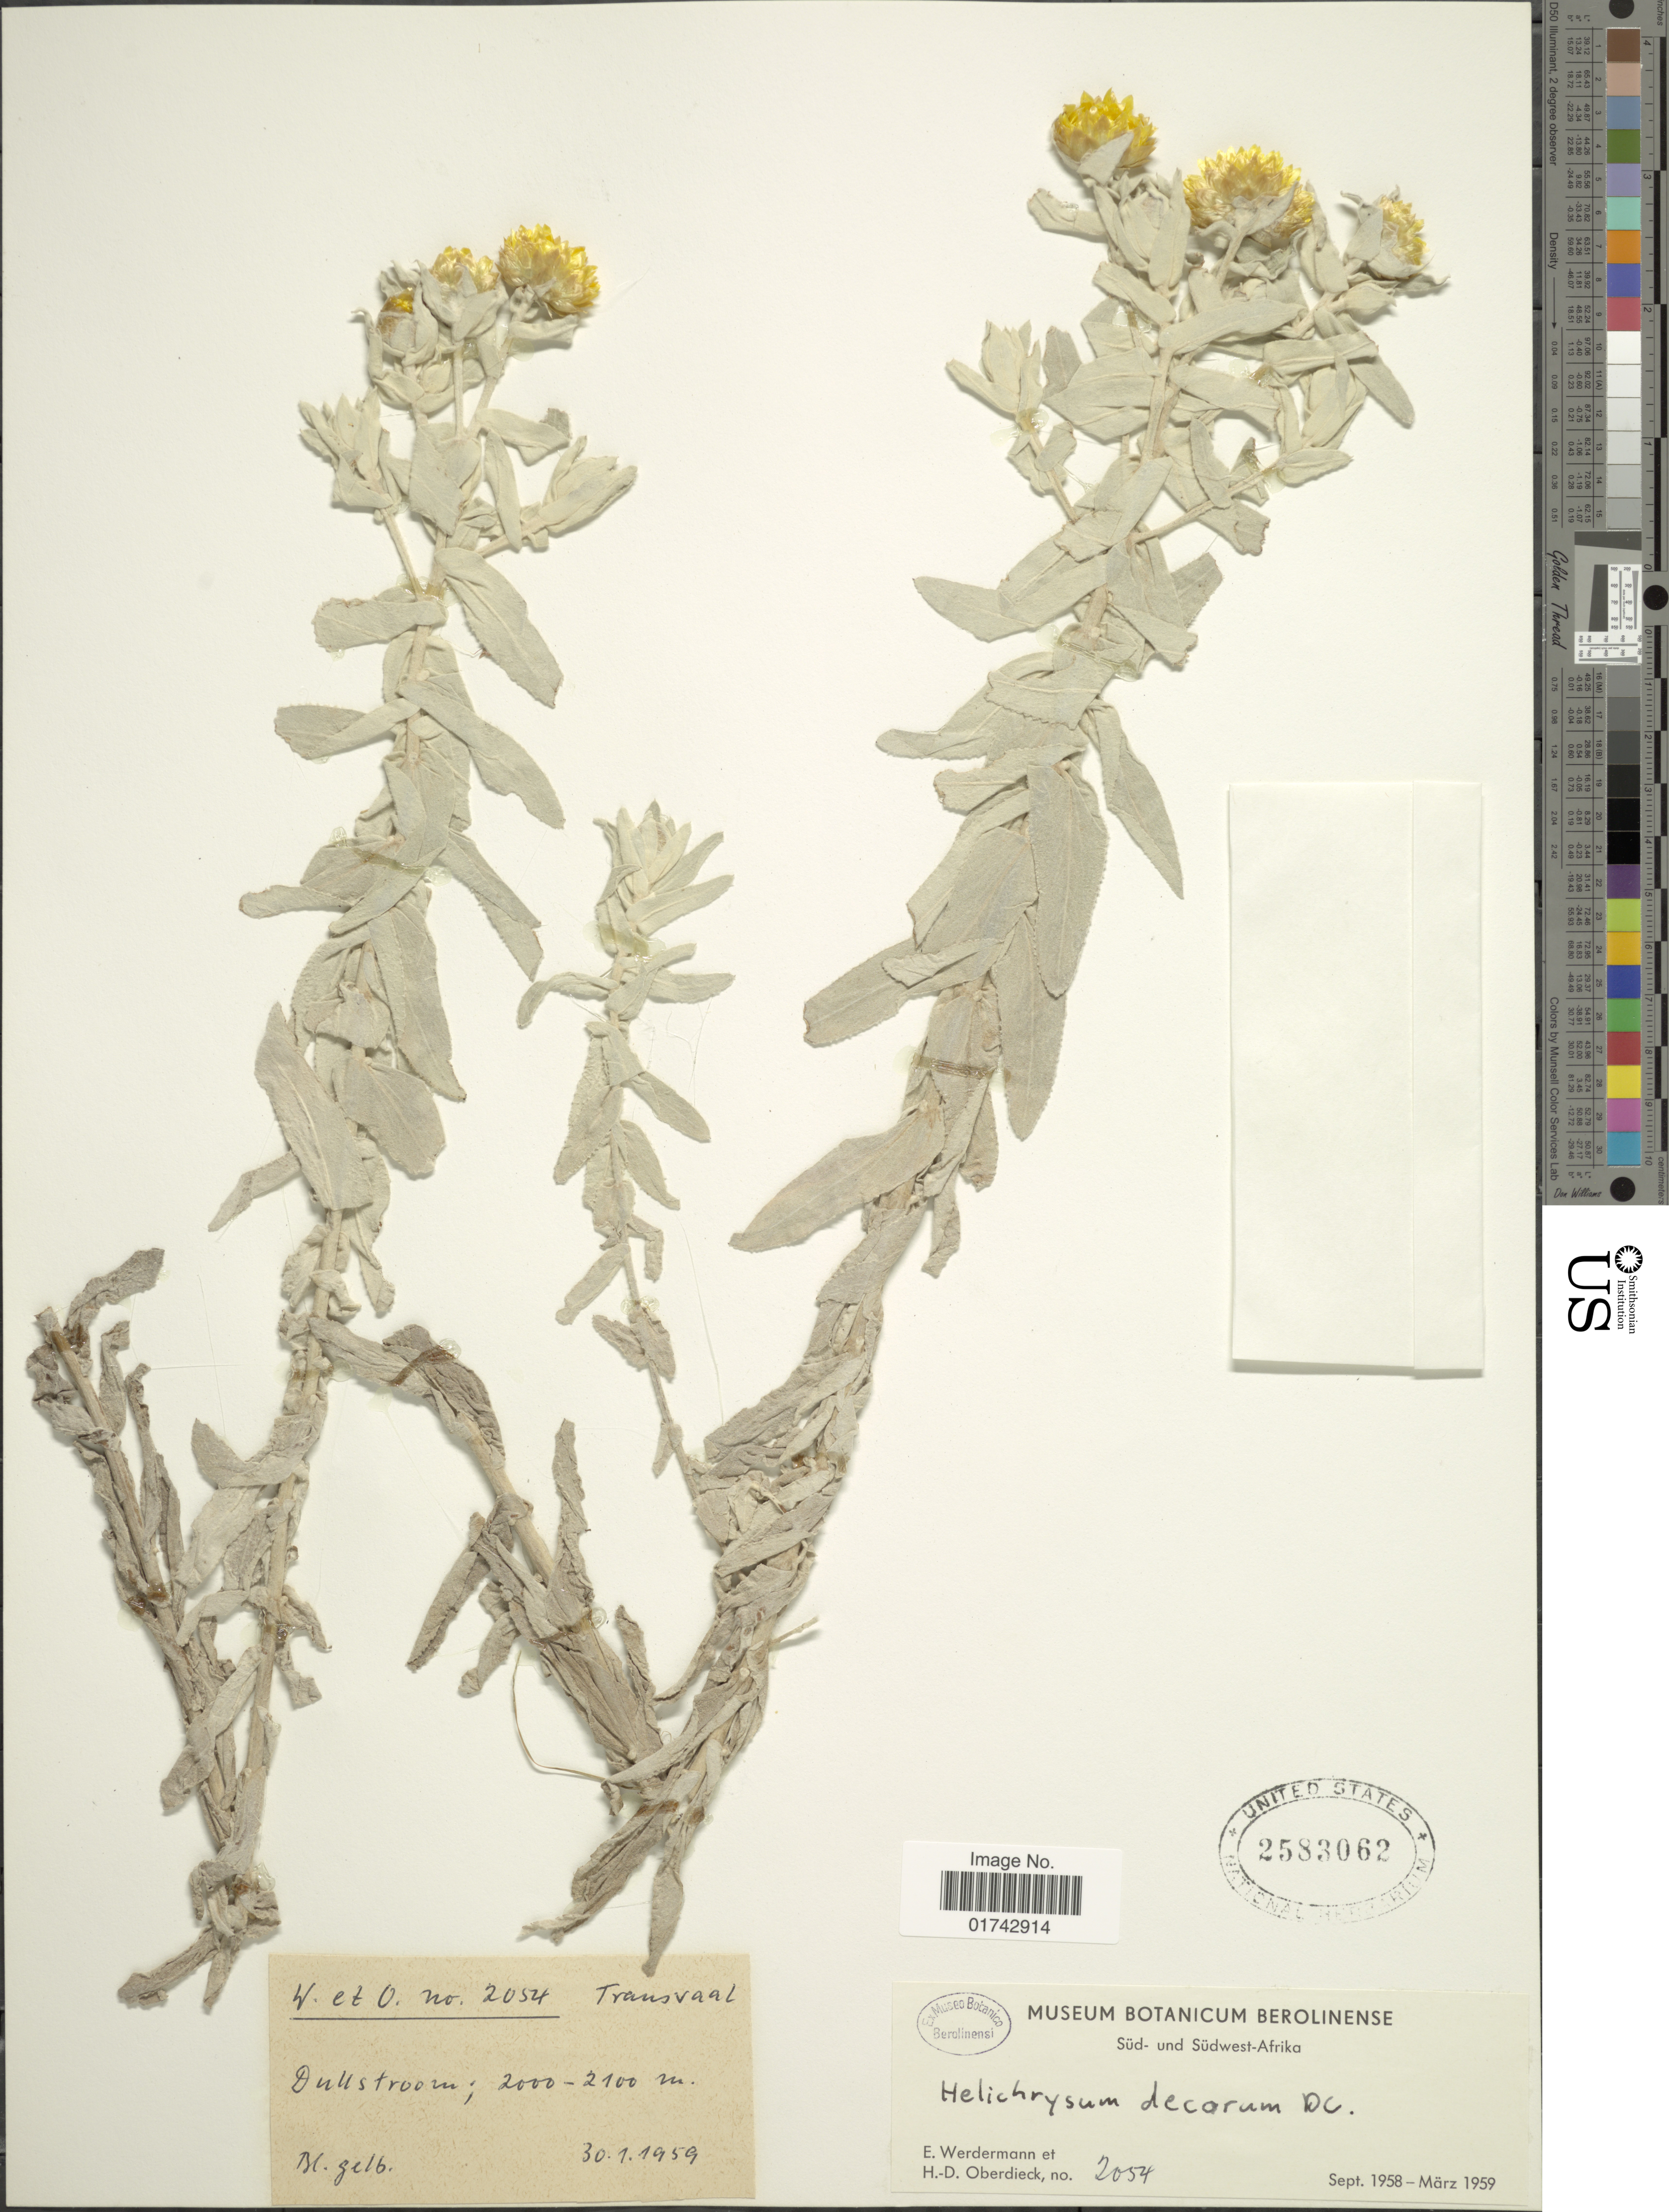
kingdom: Plantae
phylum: Tracheophyta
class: Magnoliopsida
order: Asterales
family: Asteraceae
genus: Helichrysum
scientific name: Helichrysum decorum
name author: DC.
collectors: E. Werdermann & H. Oberdieck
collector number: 2054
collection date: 1959-01-30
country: South Africa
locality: Transvaal, Dullstroom, Süd- und Südwest-Afrika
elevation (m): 2000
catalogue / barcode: US 2583062